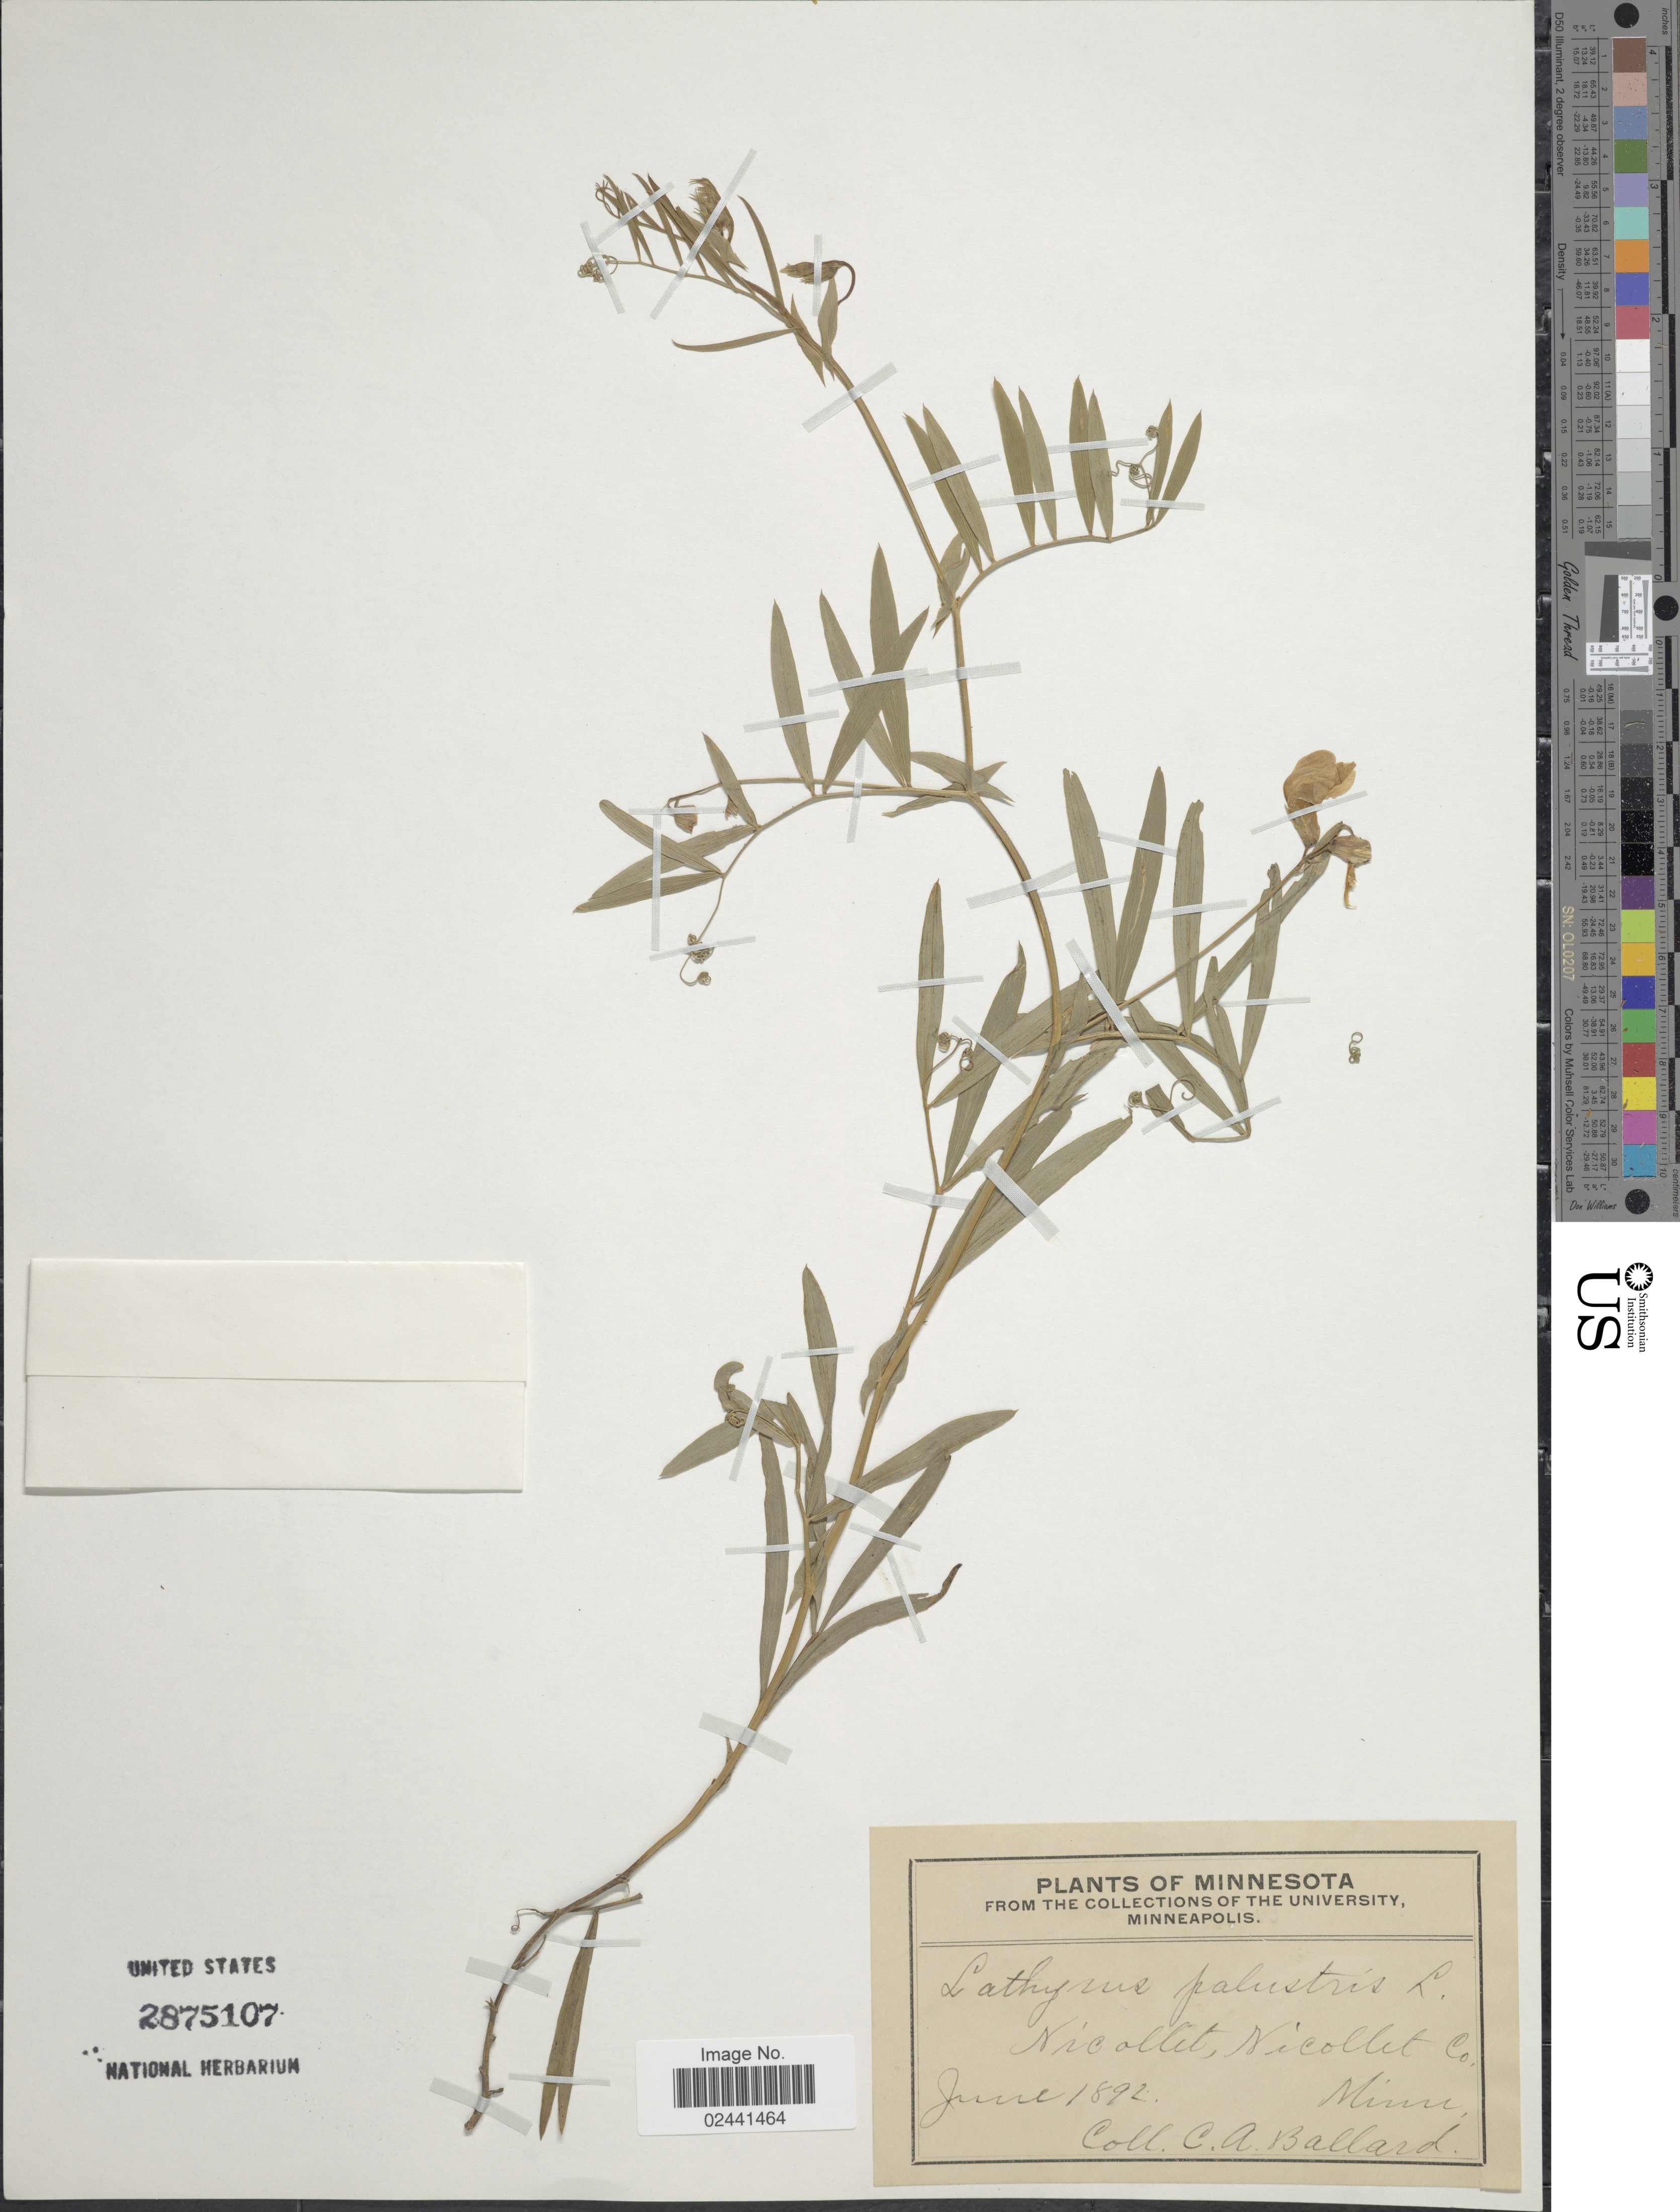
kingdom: Plantae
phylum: Tracheophyta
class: Magnoliopsida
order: Fabales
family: Fabaceae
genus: Lathyrus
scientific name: Lathyrus palustris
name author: L.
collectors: C. A. Ballard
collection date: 1892-06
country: United States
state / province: Minnesota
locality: Nicollet, Nicolett Co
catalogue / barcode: US 2875107